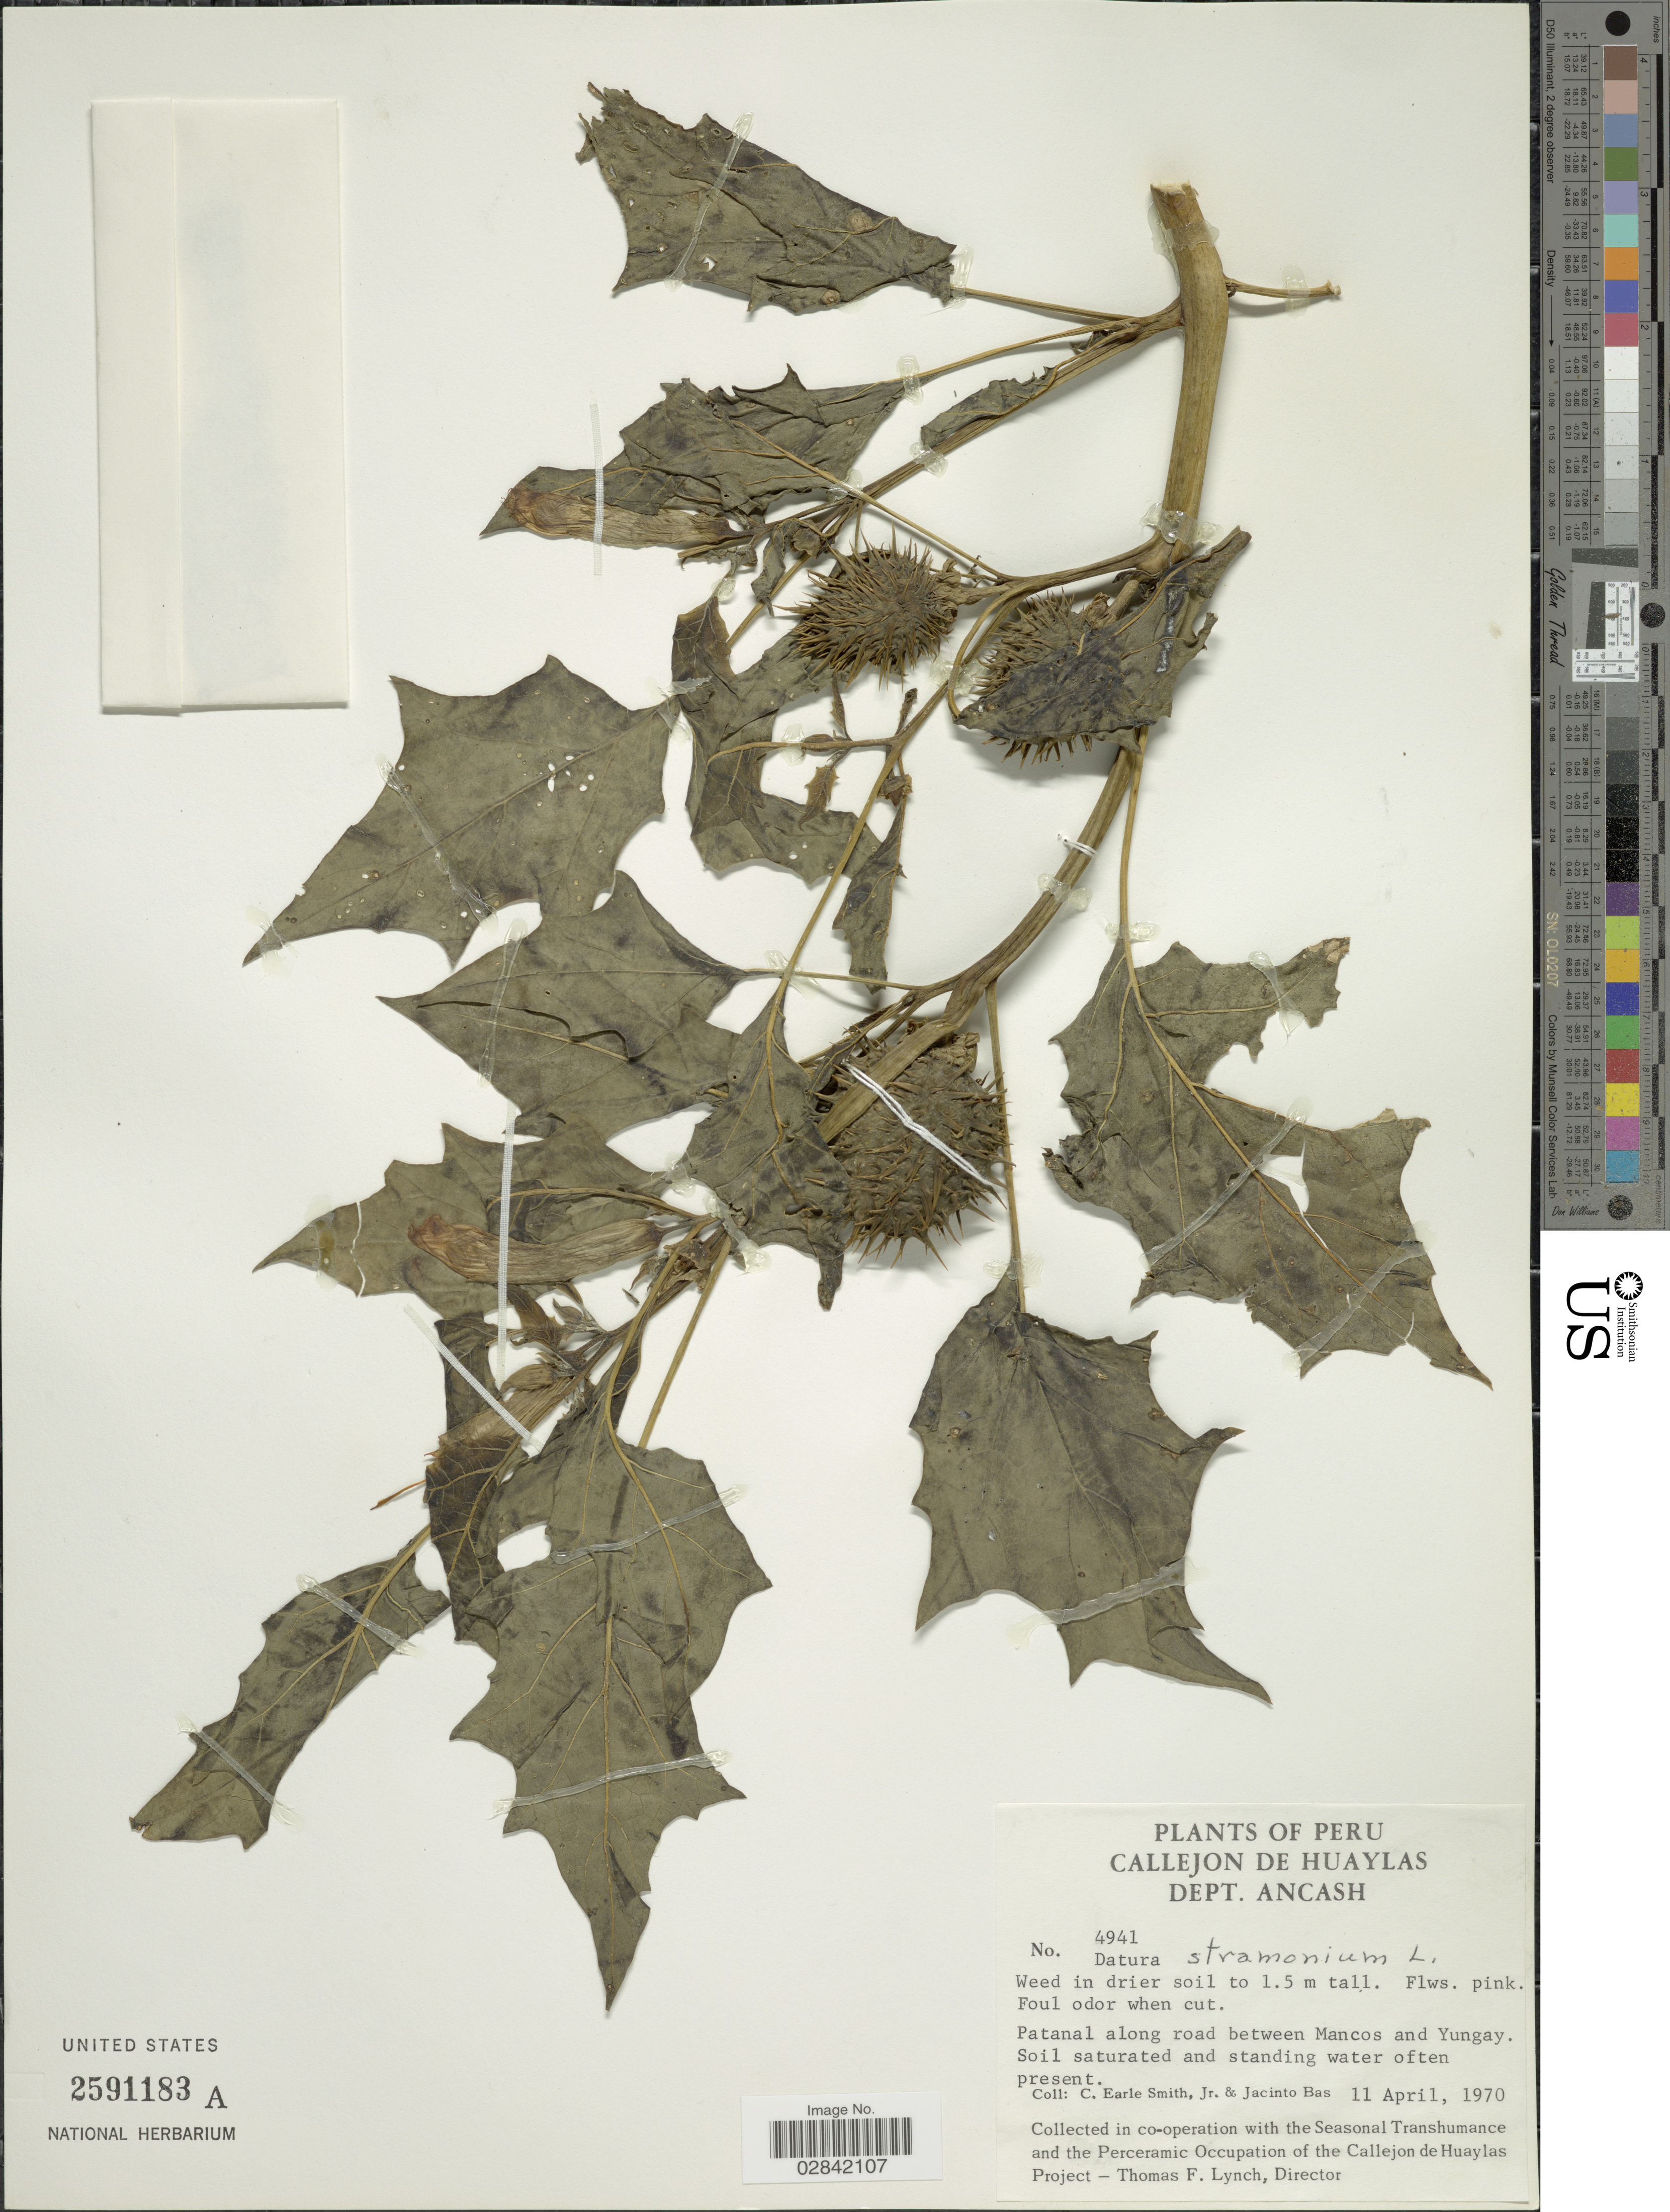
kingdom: Plantae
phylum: Tracheophyta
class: Magnoliopsida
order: Solanales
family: Solanaceae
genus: Datura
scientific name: Datura stramonium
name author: L.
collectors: C. E. Smith Jr. & J. Bas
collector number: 4941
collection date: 1970-04-11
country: Peru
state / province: Ancash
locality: Callejon De Huaylas, Dept. Ancash, Patanal along road between Mancos and Yungay.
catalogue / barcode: US 2591183A